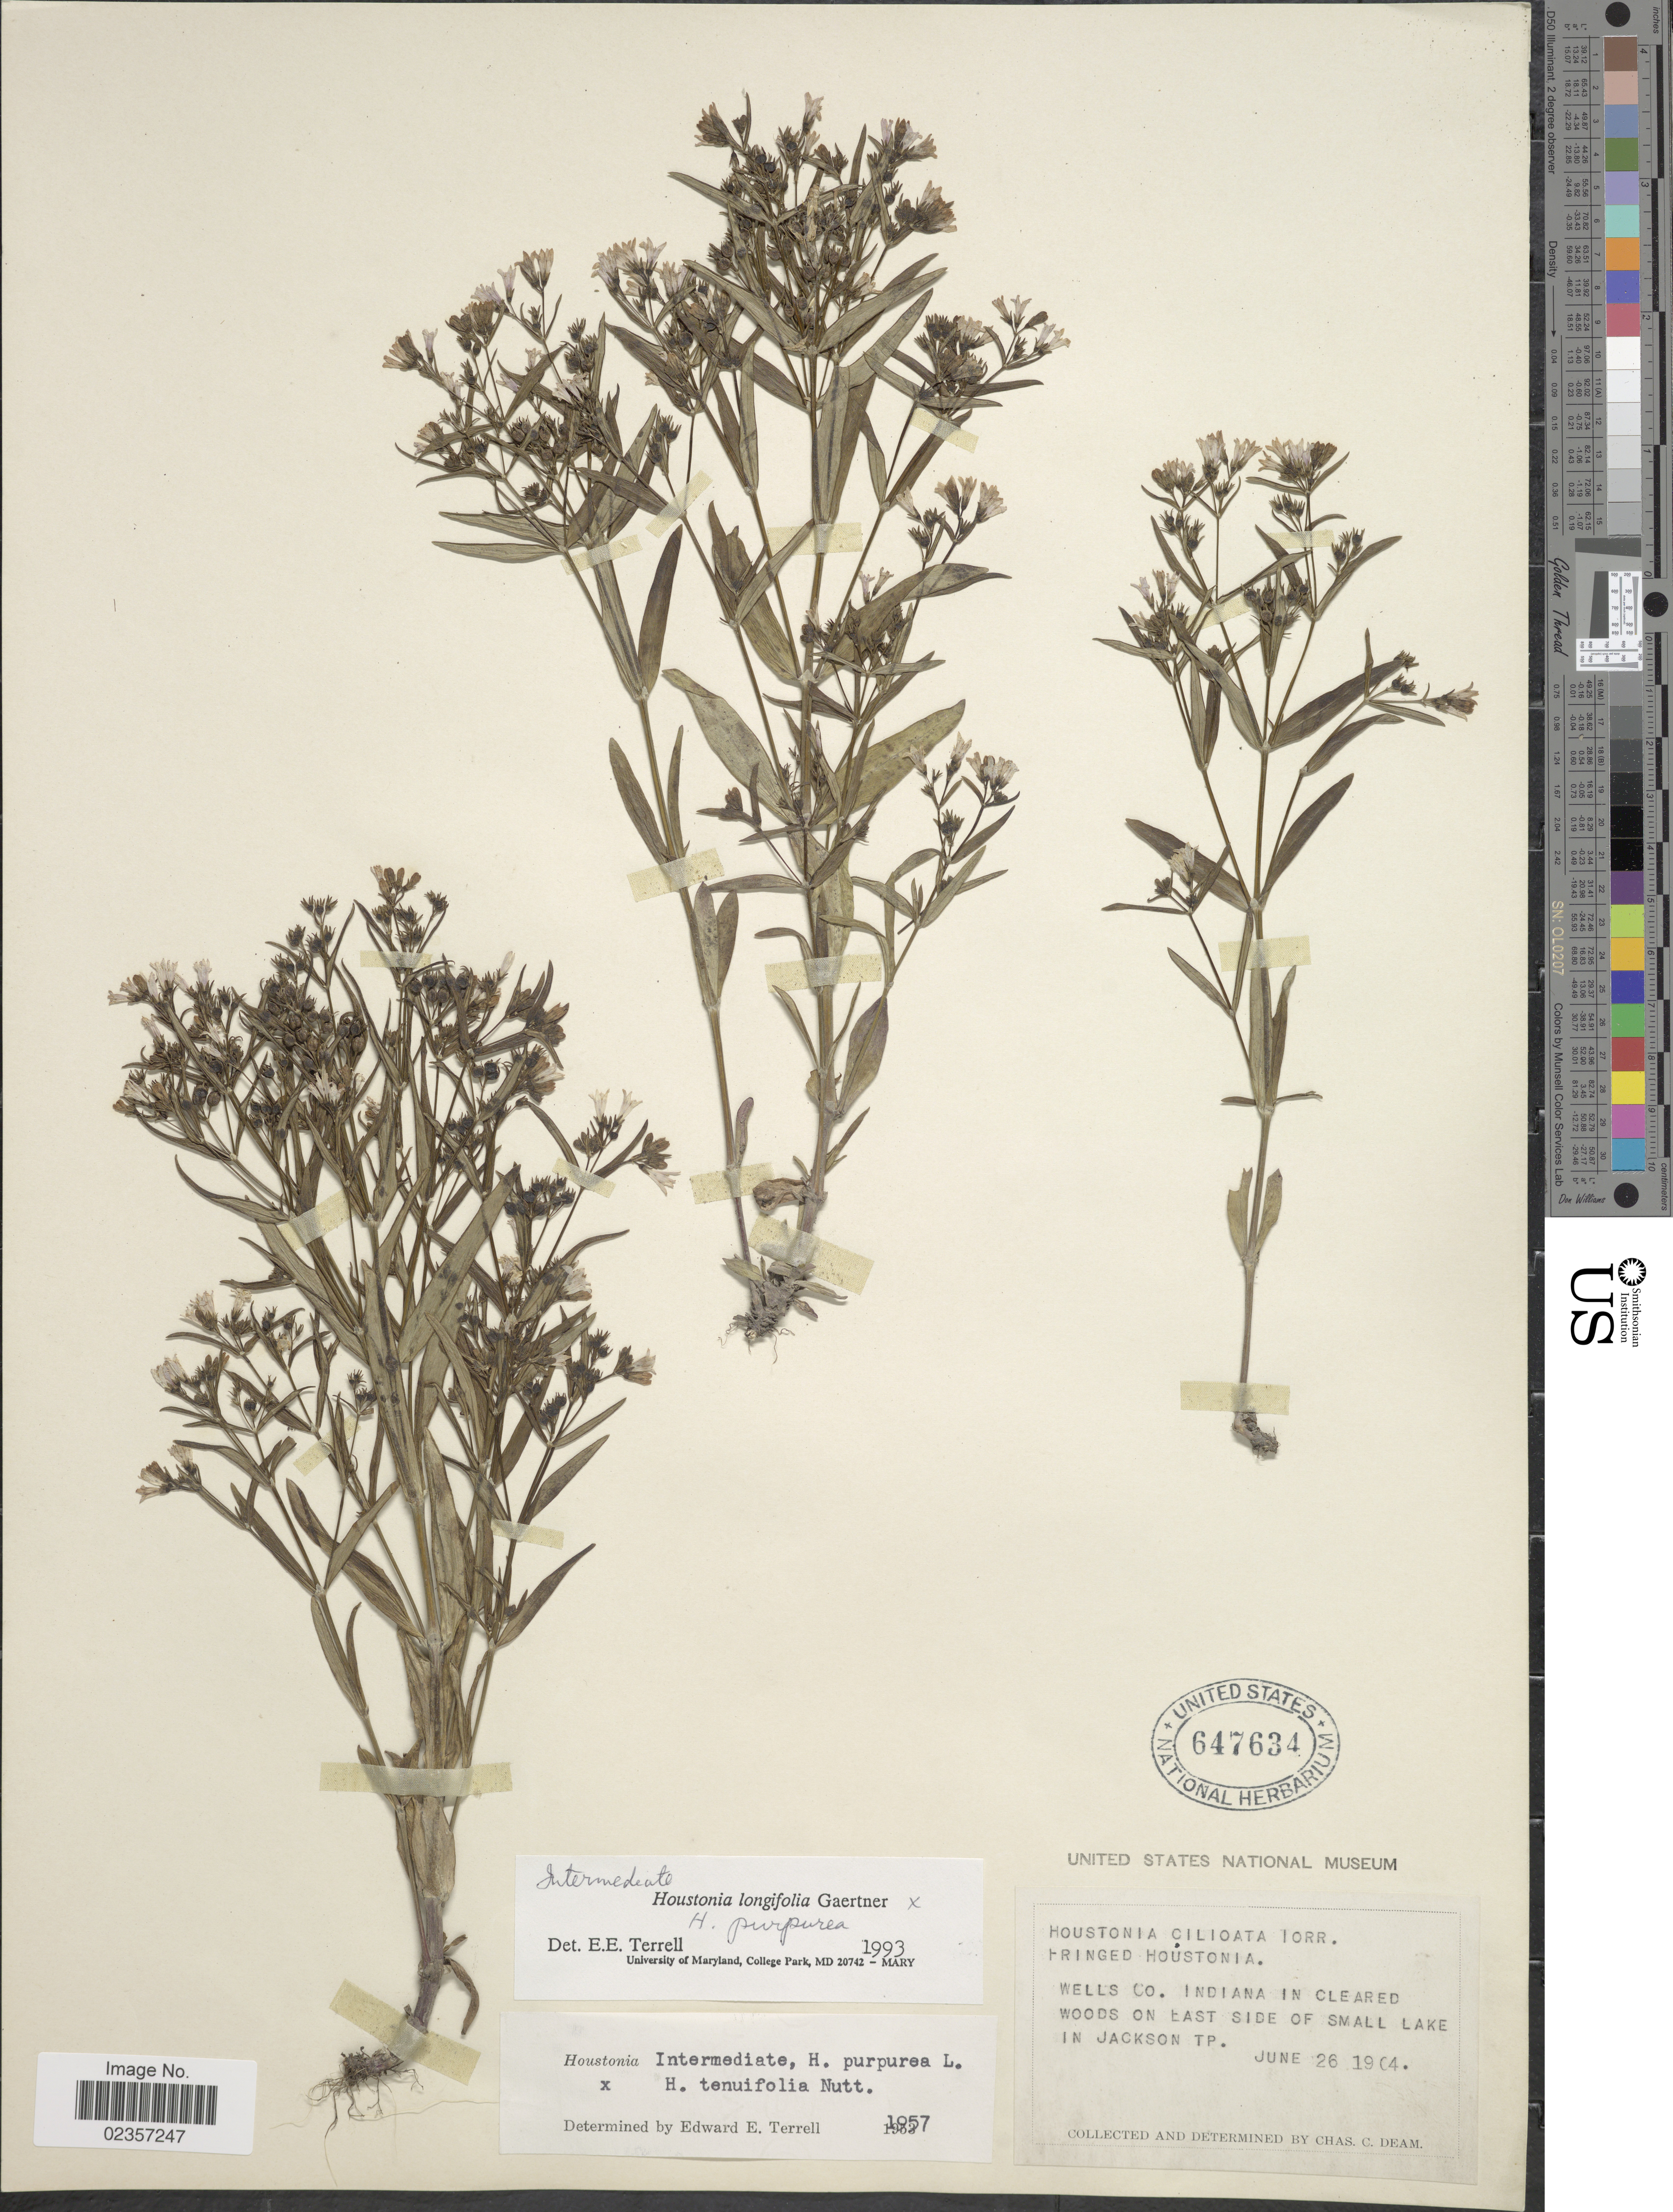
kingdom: Plantae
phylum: Tracheophyta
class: Magnoliopsida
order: Gentianales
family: Rubiaceae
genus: Houstonia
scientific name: Houstonia longifolia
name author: Gaertn.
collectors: C. C. Deam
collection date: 1904-06-26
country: United States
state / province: Indiana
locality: Wells Co. Indiana in cleared woods on east side of small lake in Jackson Tp.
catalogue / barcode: US 617634